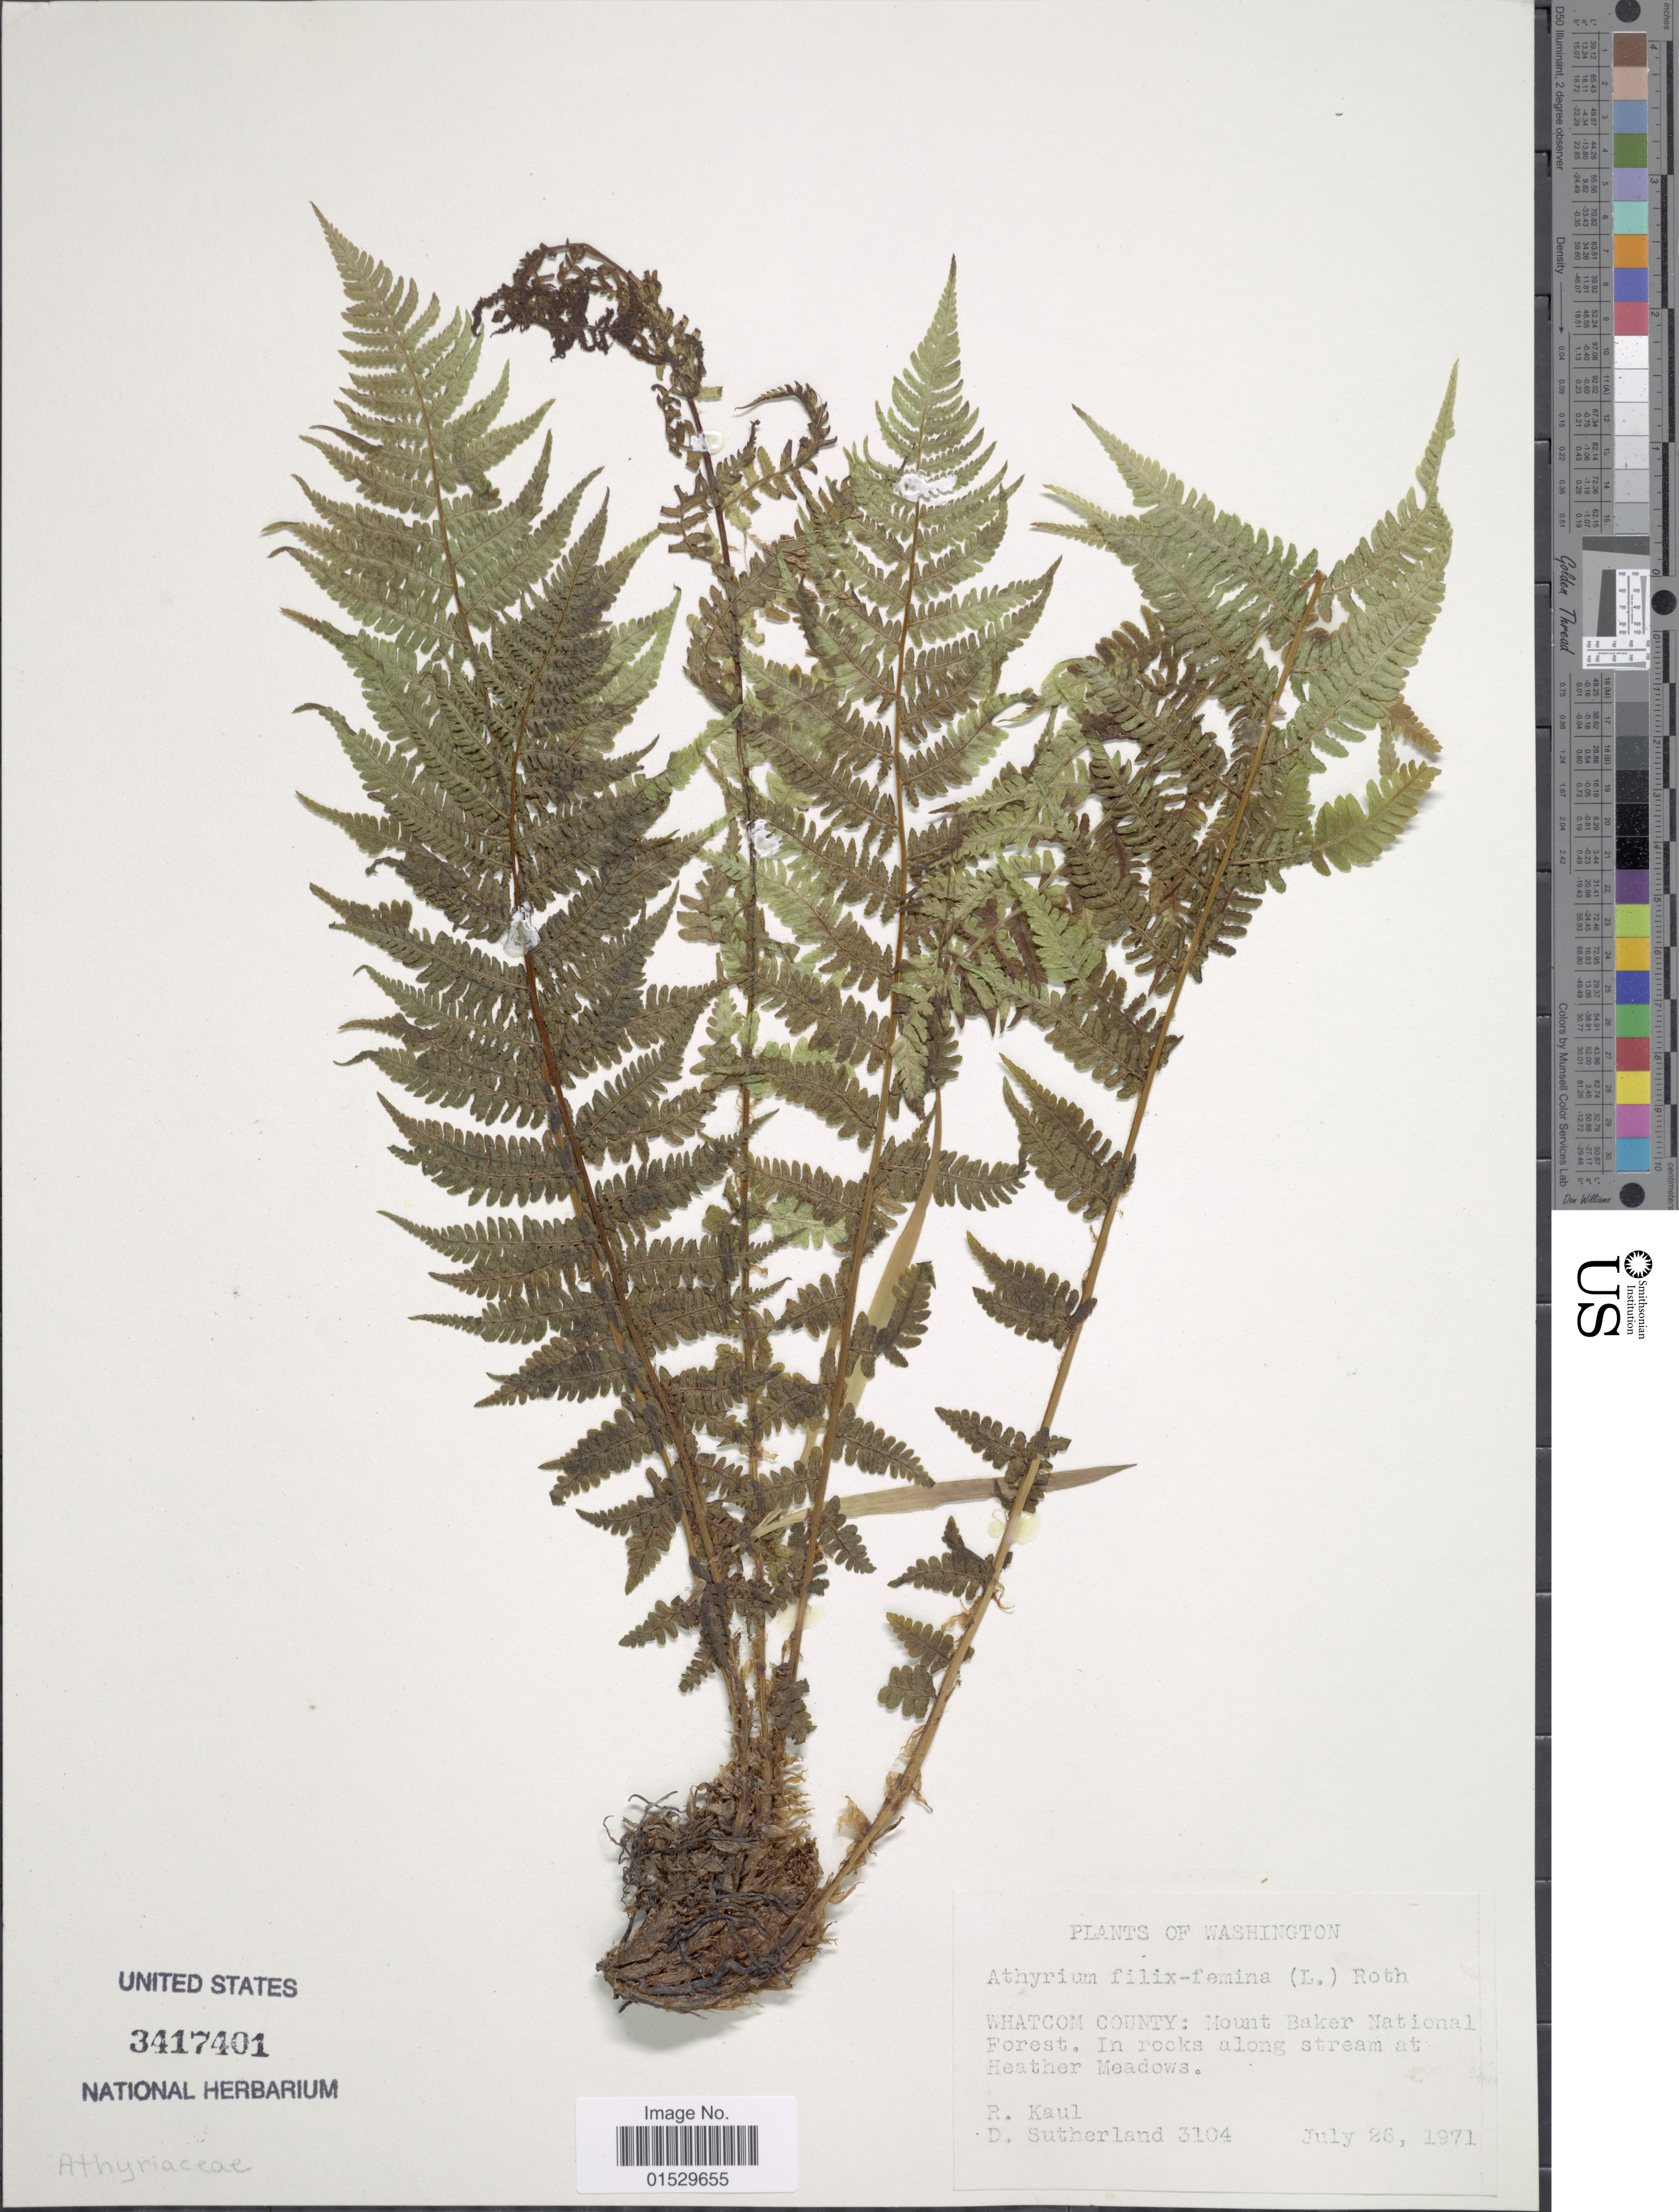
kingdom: Plantae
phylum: Tracheophyta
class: Polypodiopsida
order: Polypodiales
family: Athyriaceae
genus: Athyrium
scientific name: Athyrium filix-femina subsp. asplenioides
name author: (Michx.) Hultén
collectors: R. Kaul & D. Sutherland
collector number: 3104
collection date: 1971-07-26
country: United States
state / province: Washington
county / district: Whatcom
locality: Whatcom County: Mount Baker National Forest, in rocks along stream at Heather Meadows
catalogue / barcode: US 3417401